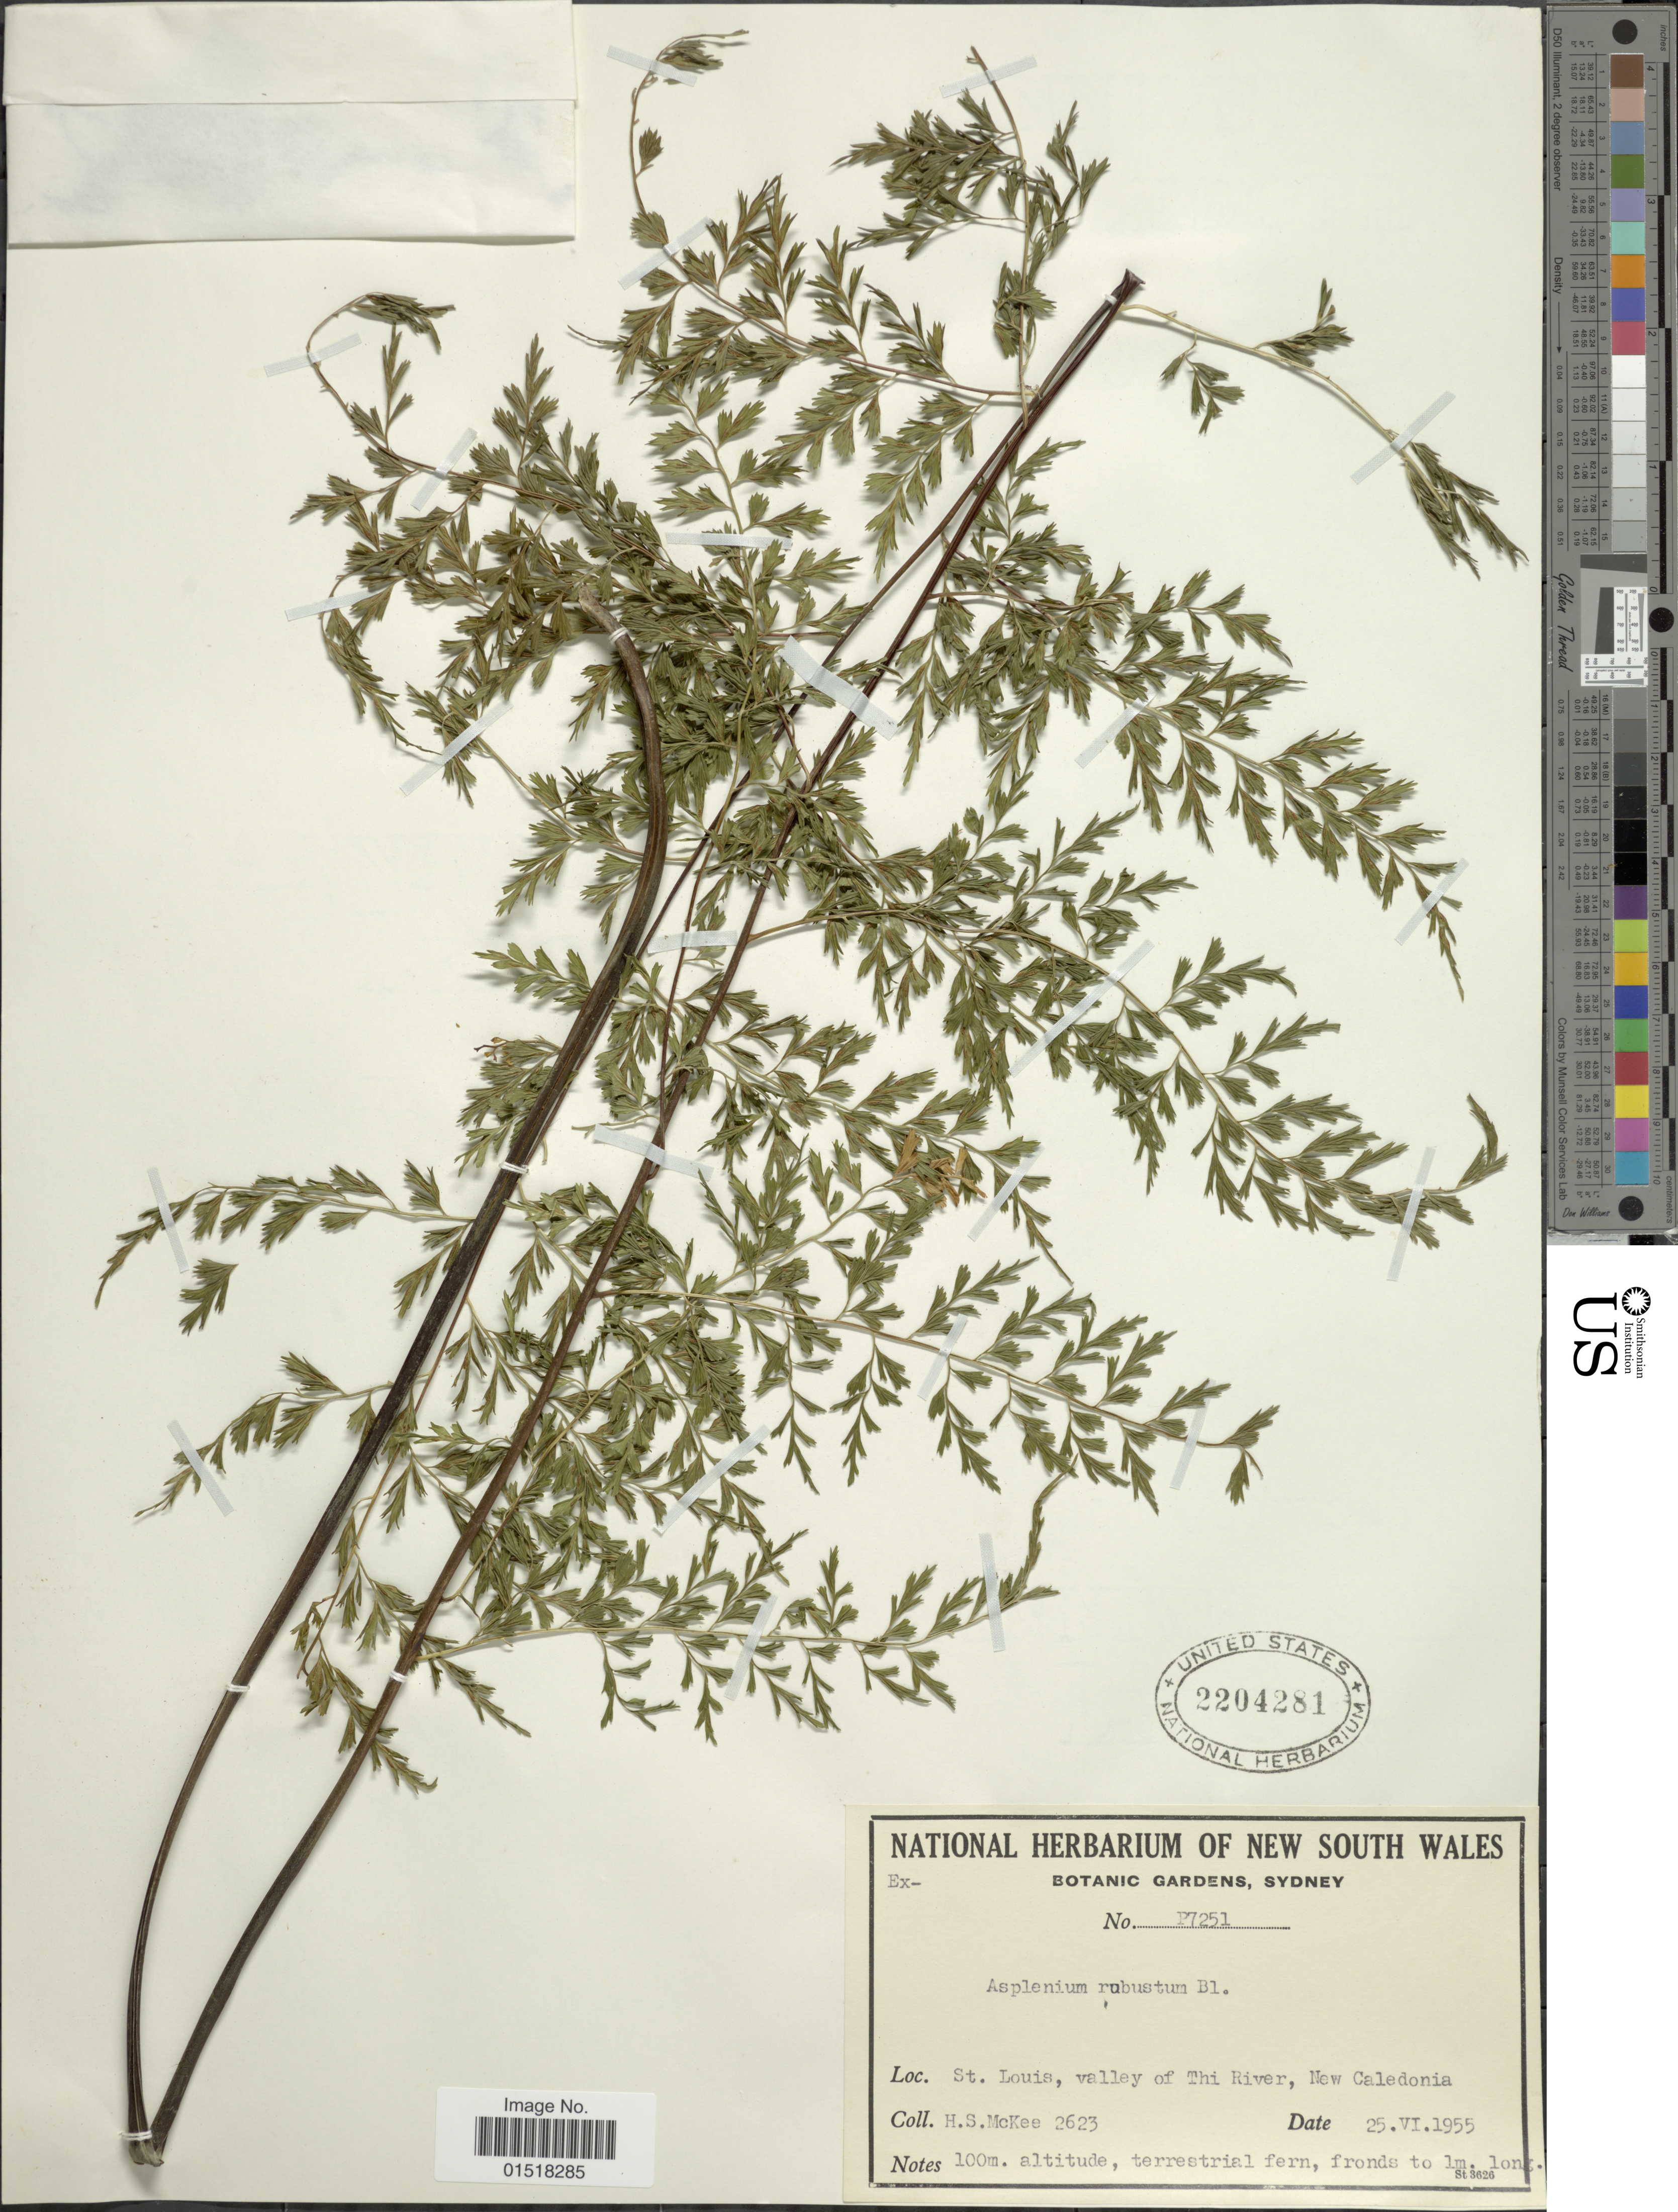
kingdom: Plantae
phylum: Tracheophyta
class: Polypodiopsida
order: Polypodiales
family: Aspleniaceae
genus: Asplenium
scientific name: Asplenium robustum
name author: Blume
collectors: H. S. McKee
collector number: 2623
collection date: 1955-06-25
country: New Caledonia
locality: St. Louis, valley of Thi River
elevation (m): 100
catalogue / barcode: US 2204281